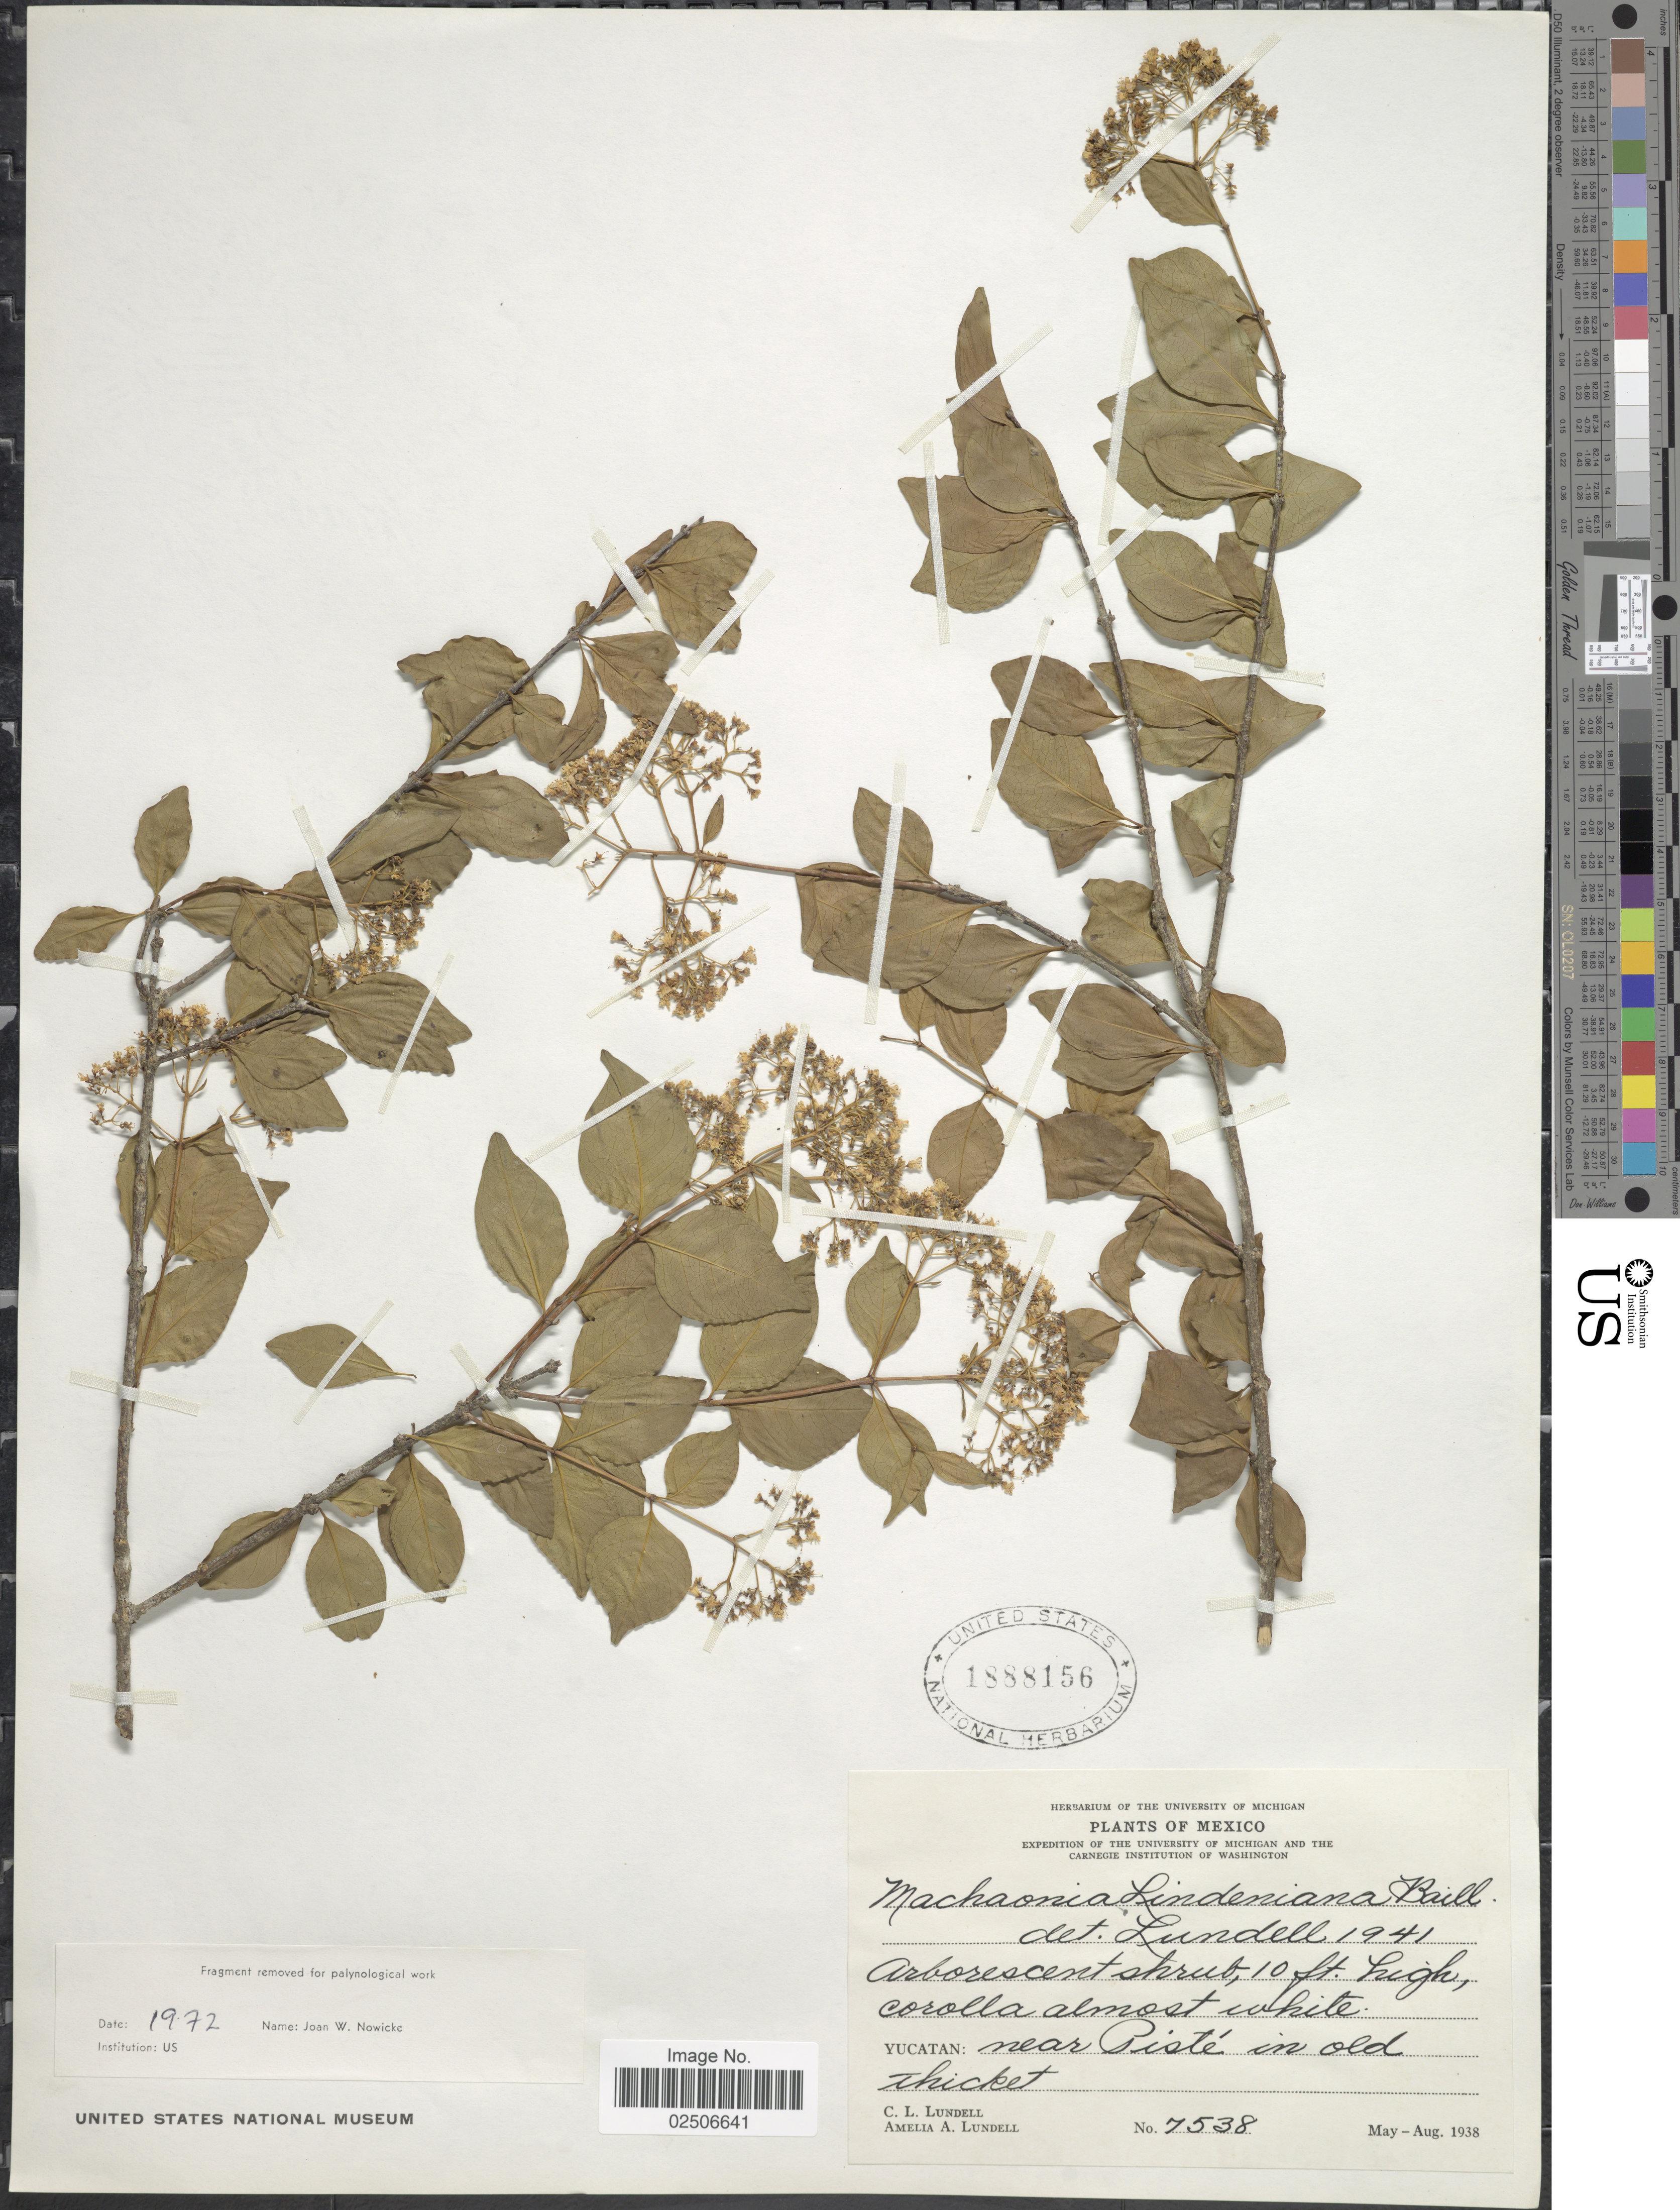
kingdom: Plantae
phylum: Tracheophyta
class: Magnoliopsida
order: Gentianales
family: Rubiaceae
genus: Machaonia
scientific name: Machaonia lindeniana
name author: Baill.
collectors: C. L. Lundell & A. A. Lundell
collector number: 7538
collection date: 1938-05/1938-08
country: Mexico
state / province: Yucatán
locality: Near Piste in old thicket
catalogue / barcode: US 1888156